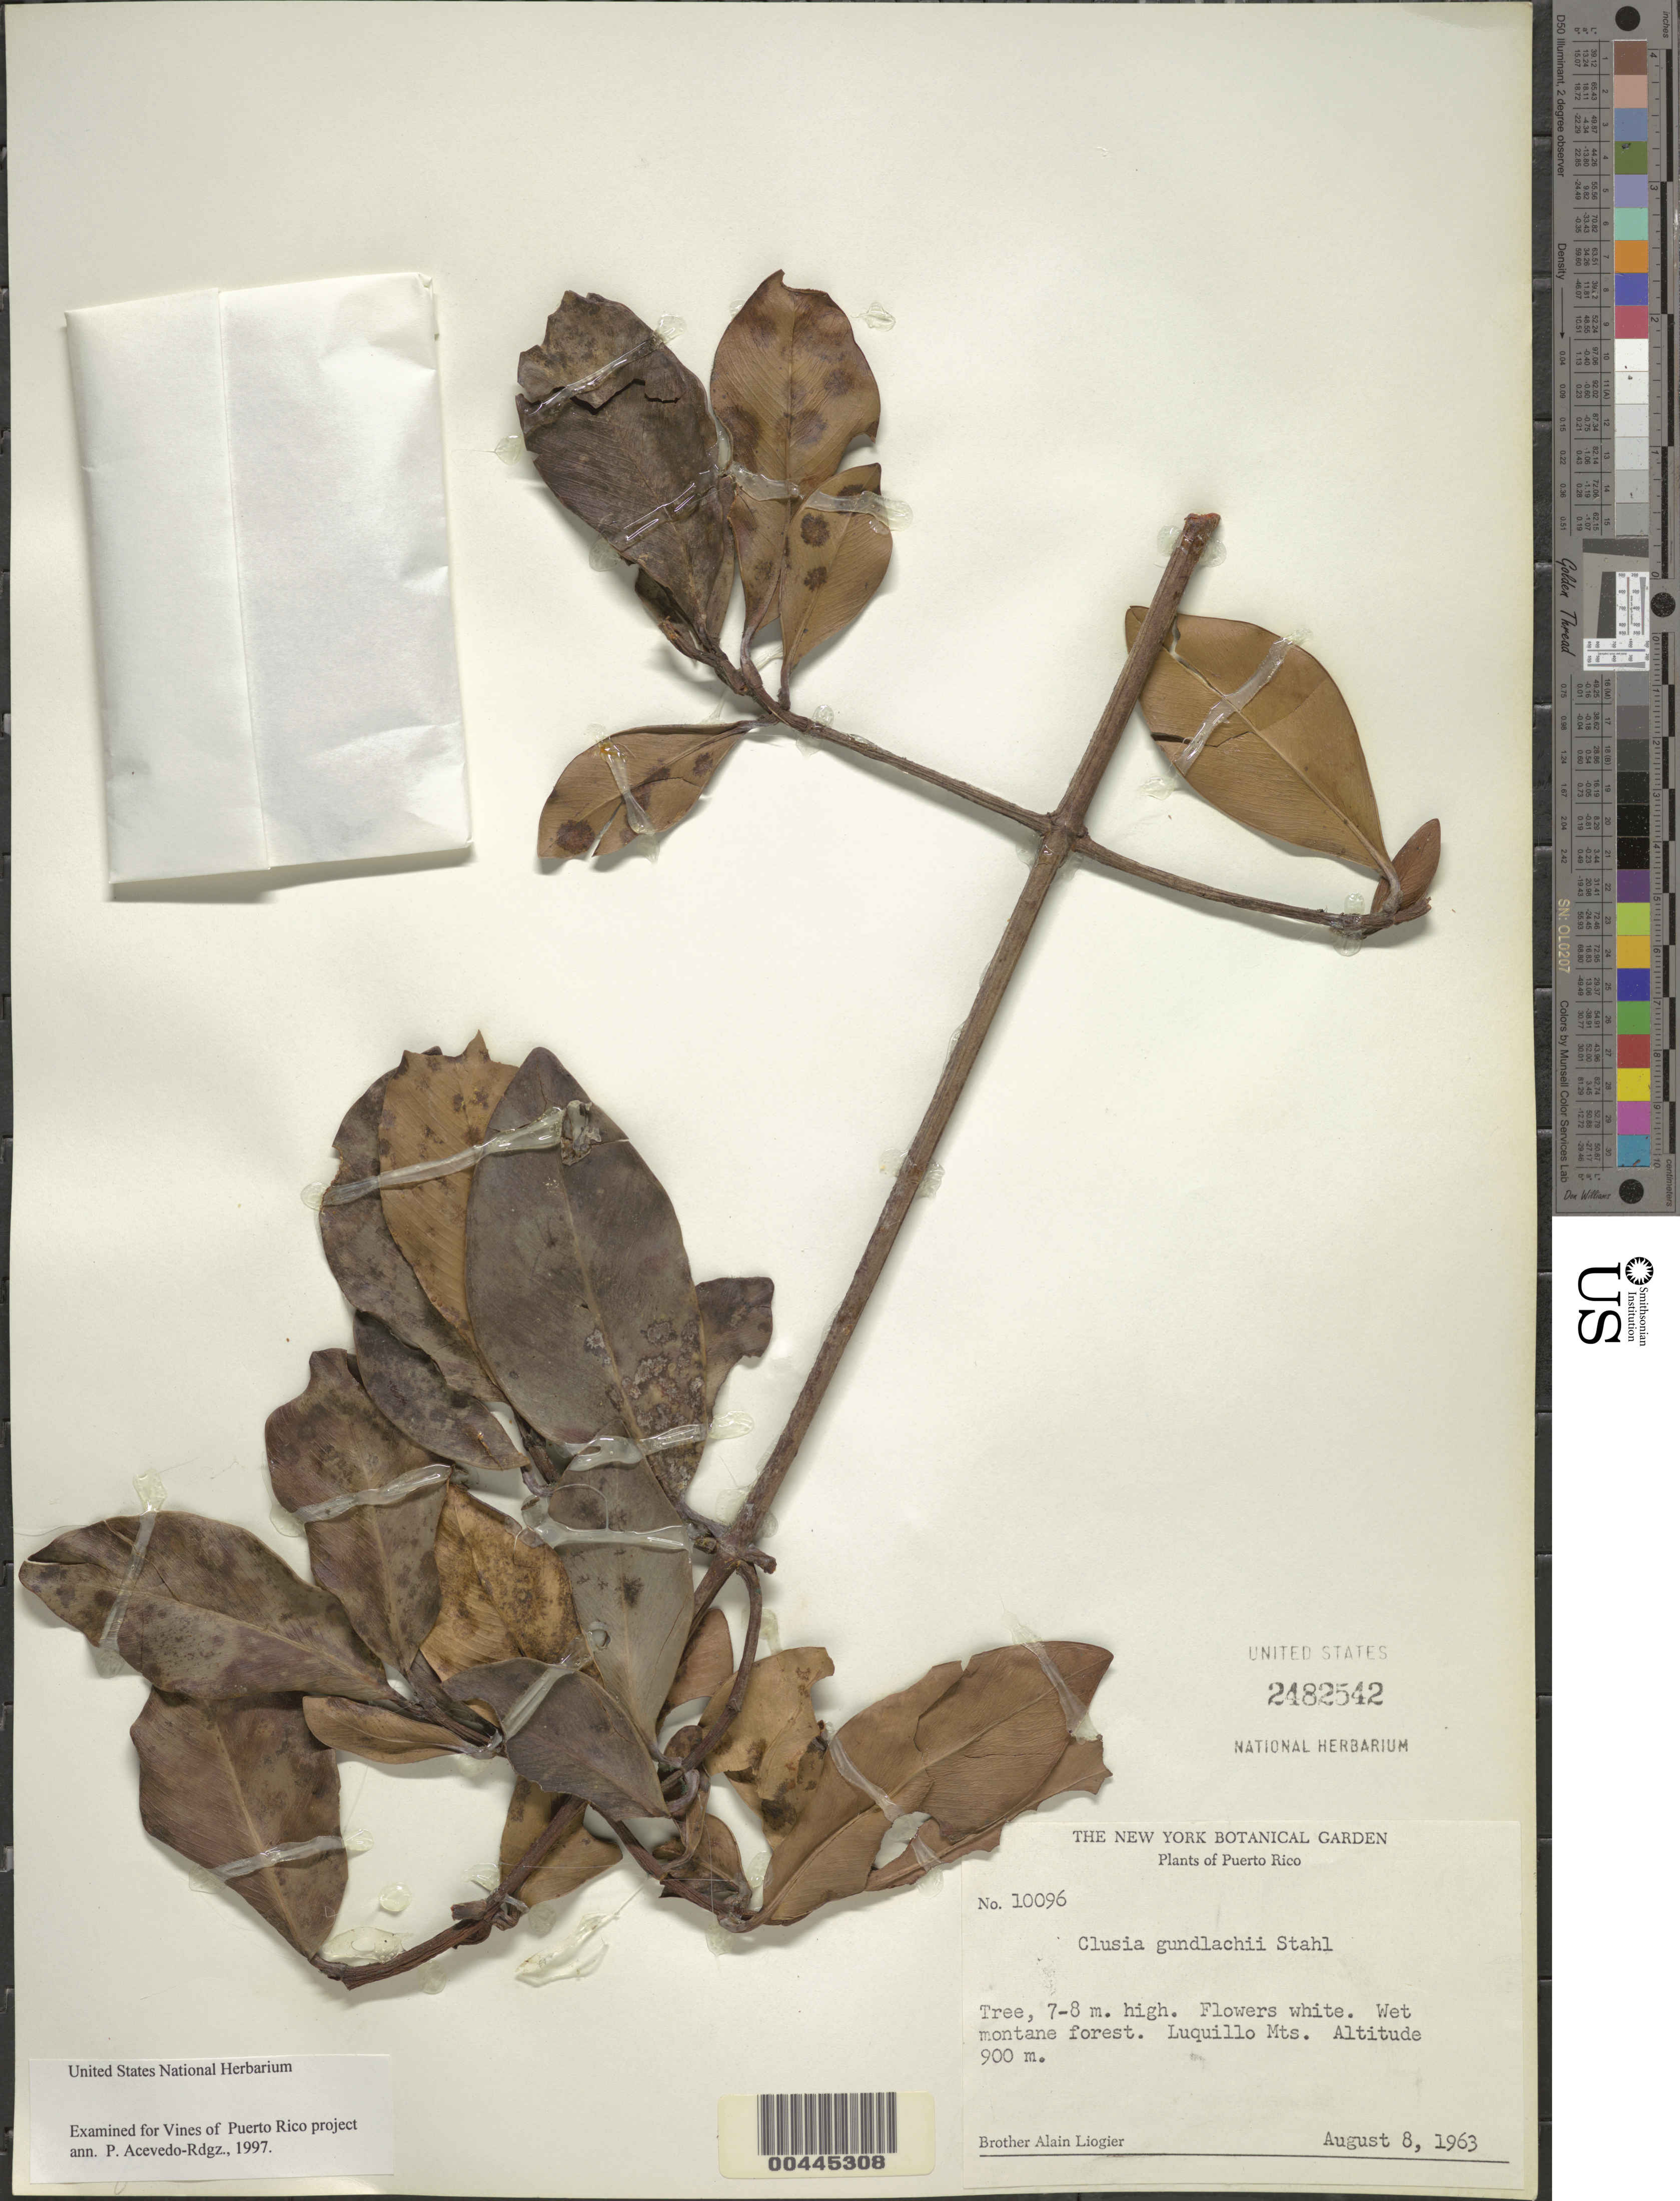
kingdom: Plantae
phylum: Tracheophyta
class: Magnoliopsida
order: Malpighiales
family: Clusiaceae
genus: Clusia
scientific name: Clusia gundlachii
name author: A. Stahl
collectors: A. H. Liogier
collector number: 10096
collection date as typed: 08 Aug 1963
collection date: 1963-08-08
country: Puerto Rico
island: Greater Antilles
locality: Luquillo Mountains. Wet montane forest.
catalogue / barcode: US 2482542